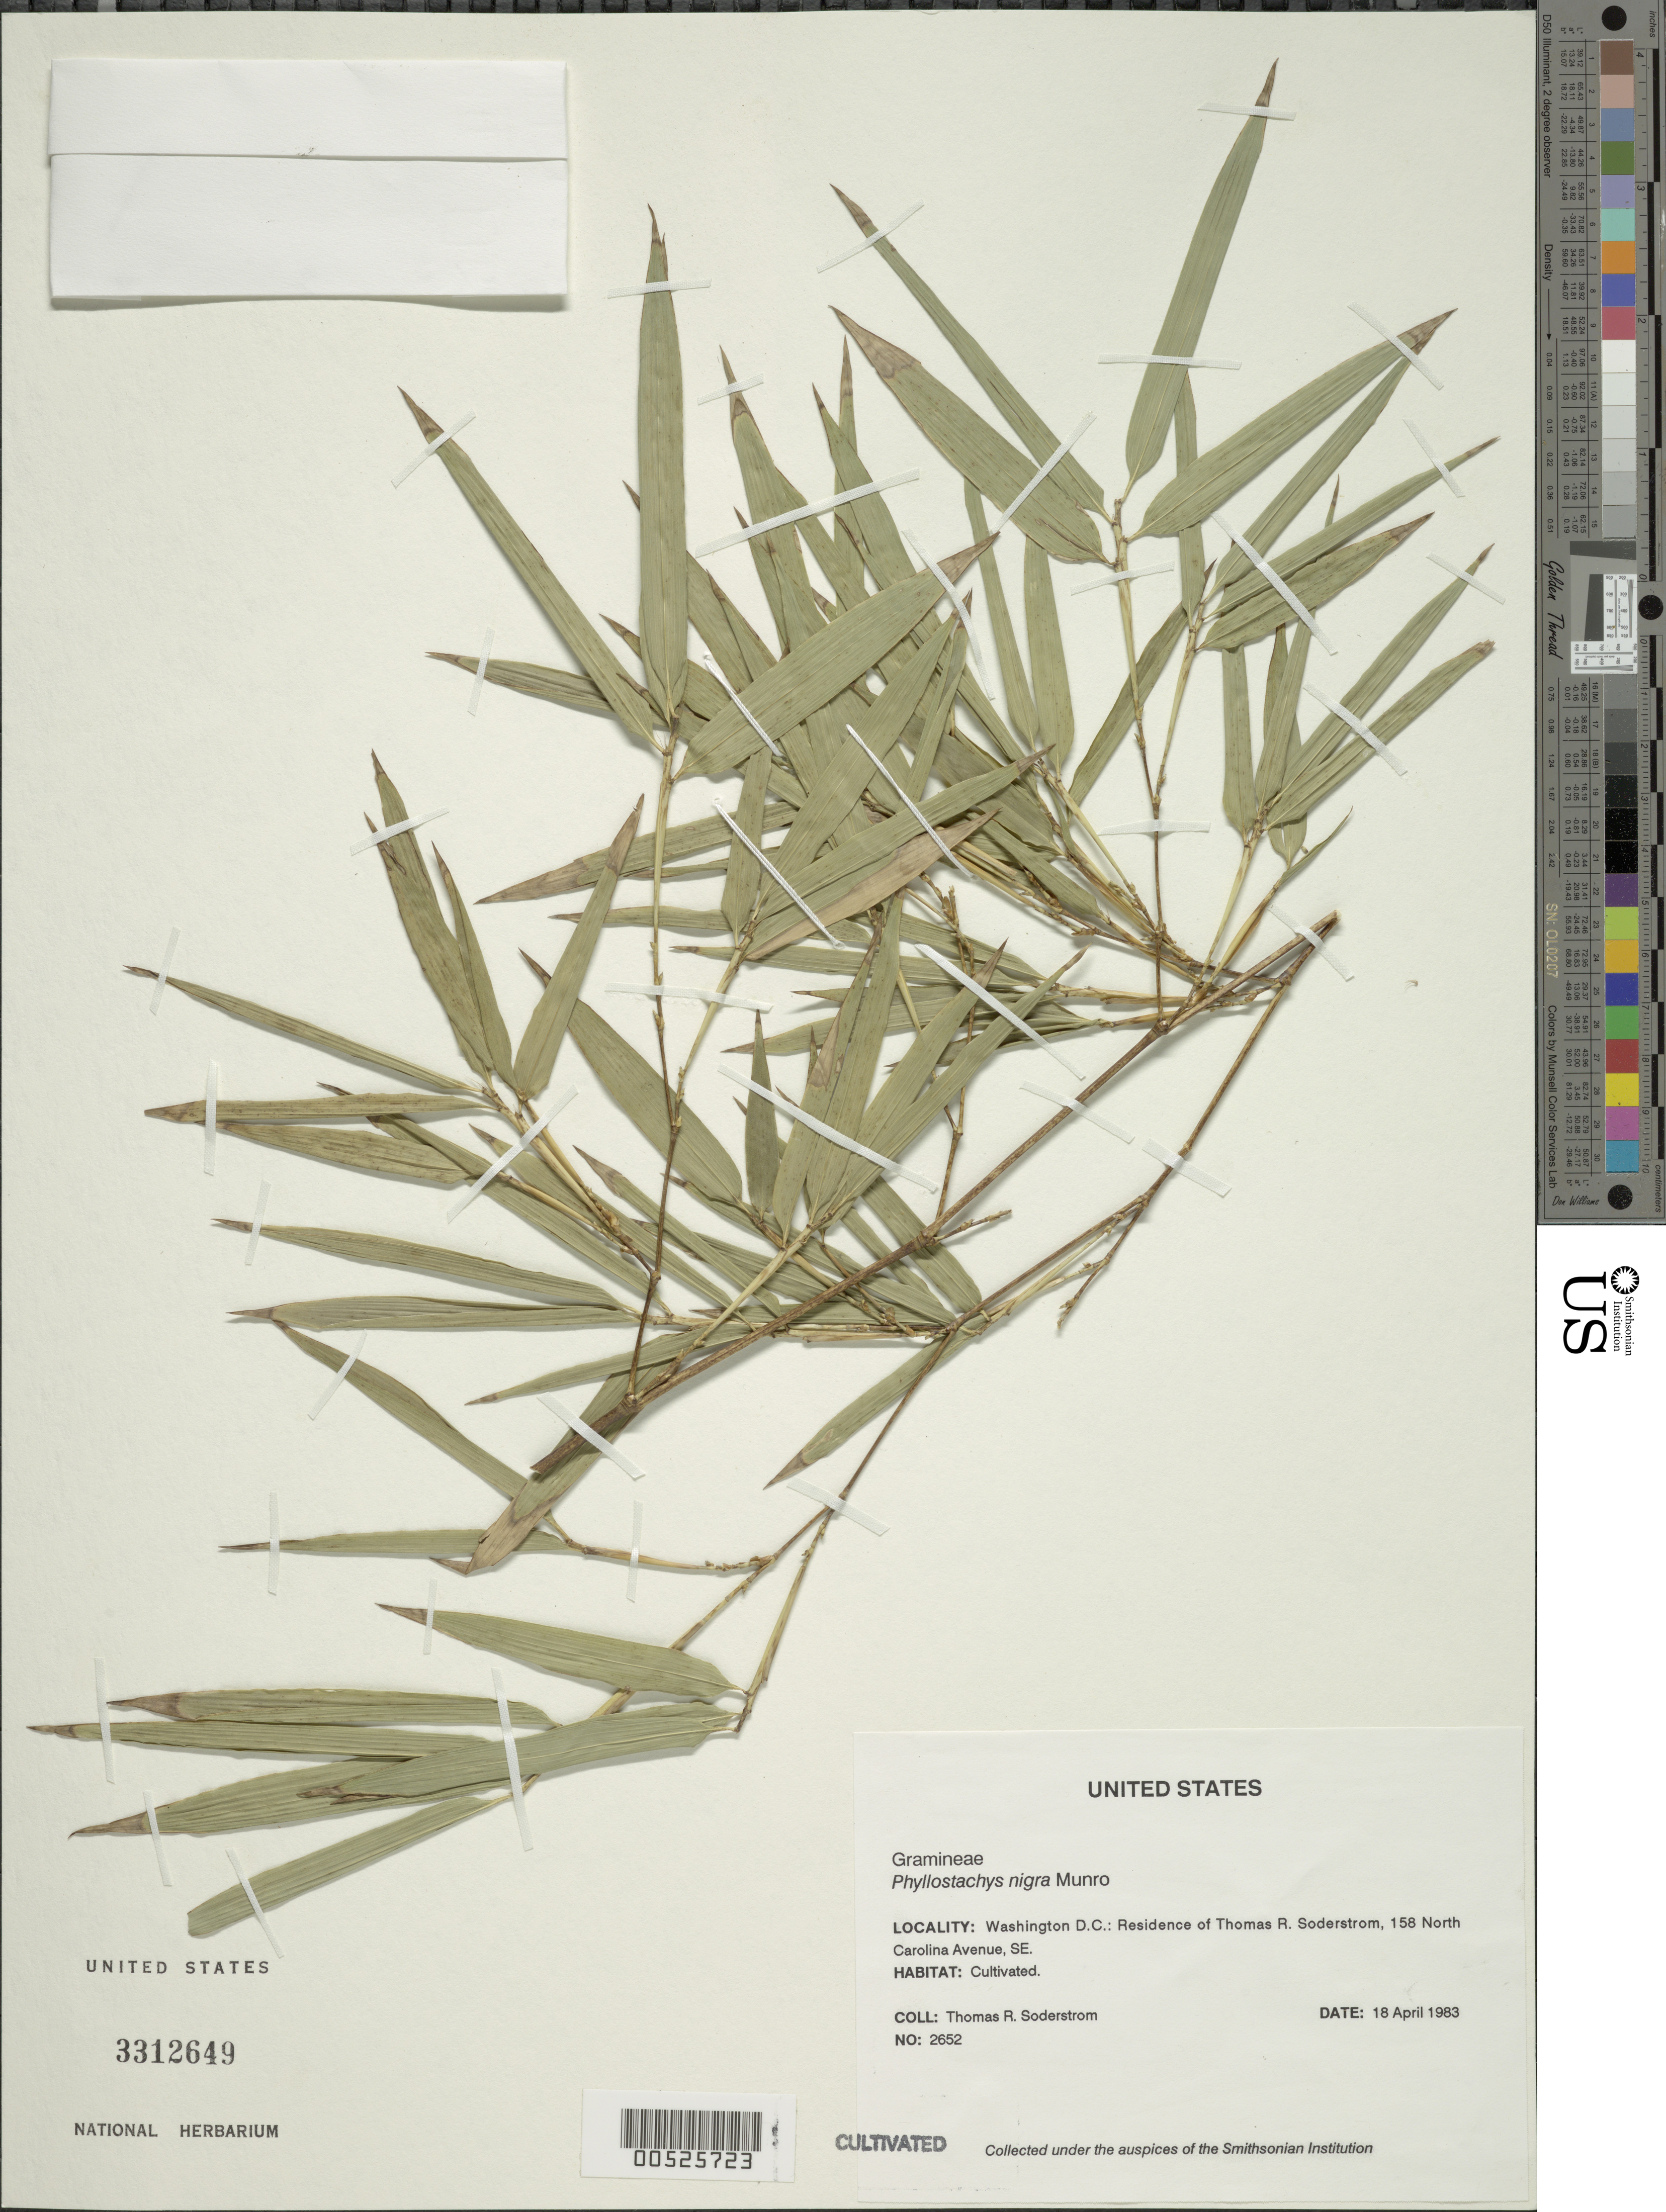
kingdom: Plantae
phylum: Tracheophyta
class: Liliopsida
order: Poales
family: Poaceae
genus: Phyllostachys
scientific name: Phyllostachys nigra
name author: (Lodd. ex Lindl.) Munro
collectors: T. R. Soderstrom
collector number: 2652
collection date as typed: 18 Apr 1983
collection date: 1983-04-18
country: United States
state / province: District of Columbia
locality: Washington, D.C. residence of T.R. Soderstrom, 158 North Carolina Ave, SE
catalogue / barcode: US 3312649